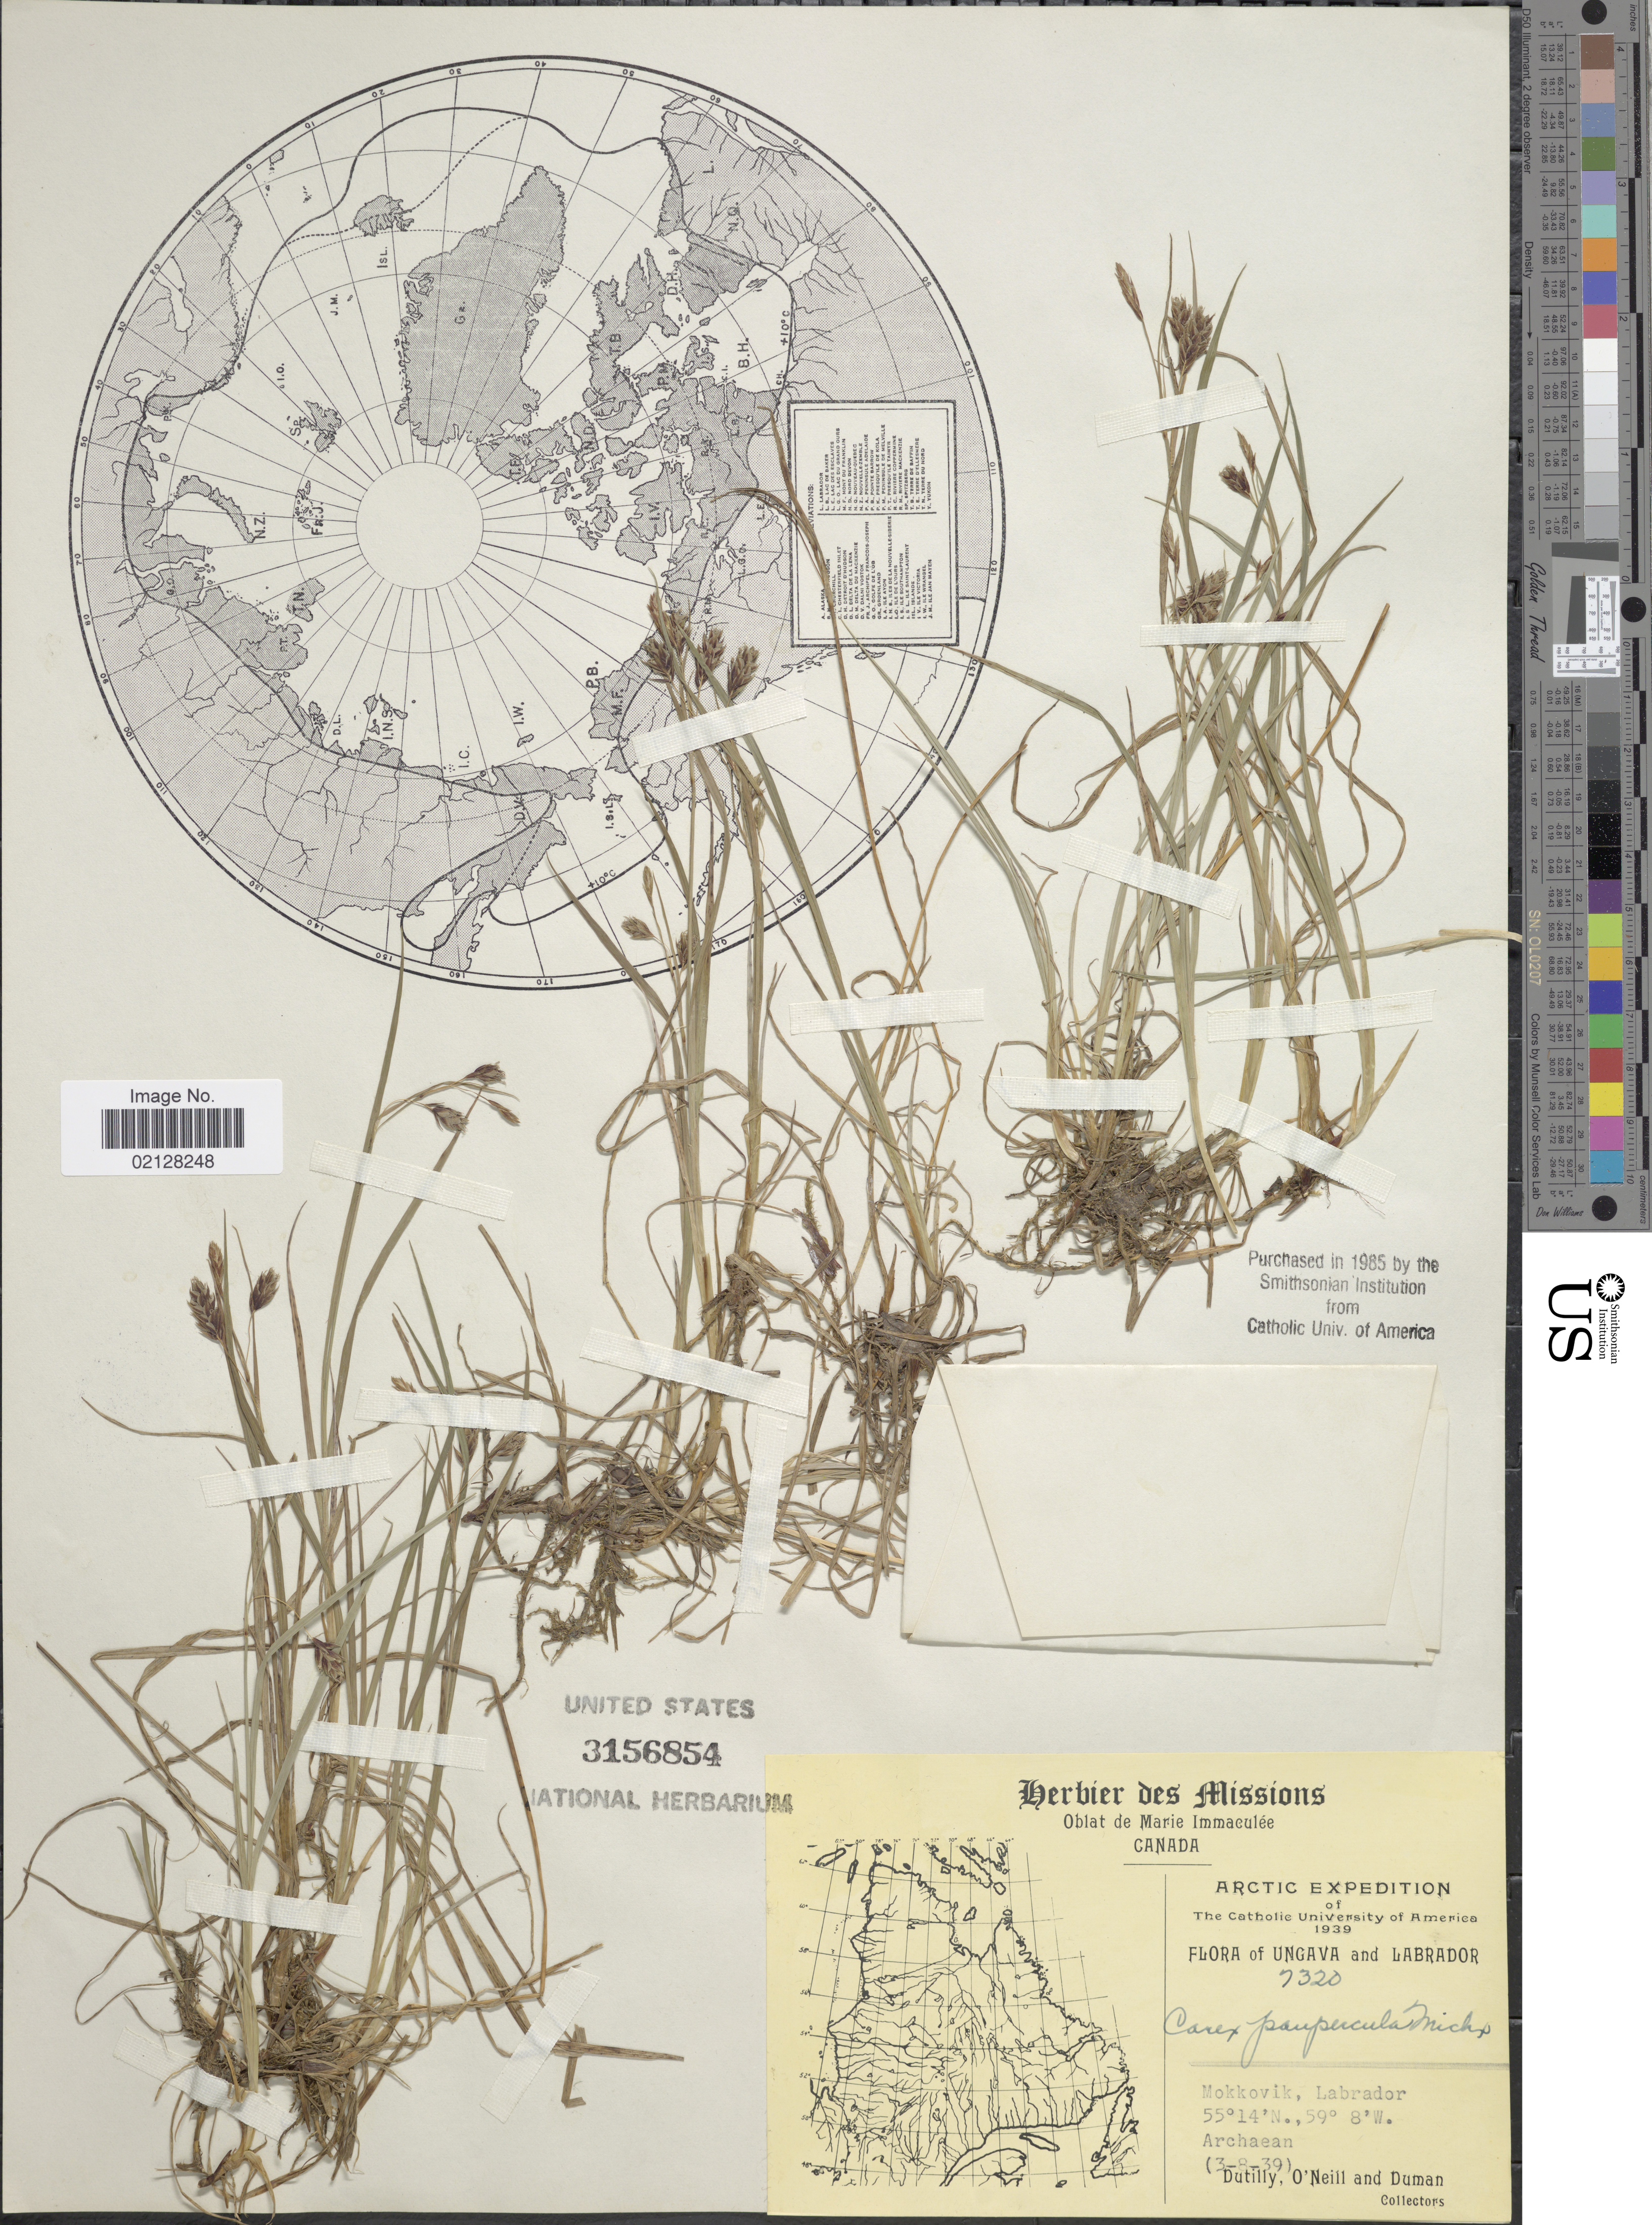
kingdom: Plantae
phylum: Tracheophyta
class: Liliopsida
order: Poales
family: Cyperaceae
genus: Carex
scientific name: Carex magellanica subsp. irrigua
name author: (Wahlenb.) Hiitonen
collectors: -. Dutilly, O' Neill & -. Duman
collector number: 7320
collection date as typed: Transcribed d/m/y: 3/8/39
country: Canada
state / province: Newfoundland and Labrador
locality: Ungava and Labrador. Mokkovik, Labrador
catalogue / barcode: US 3156854